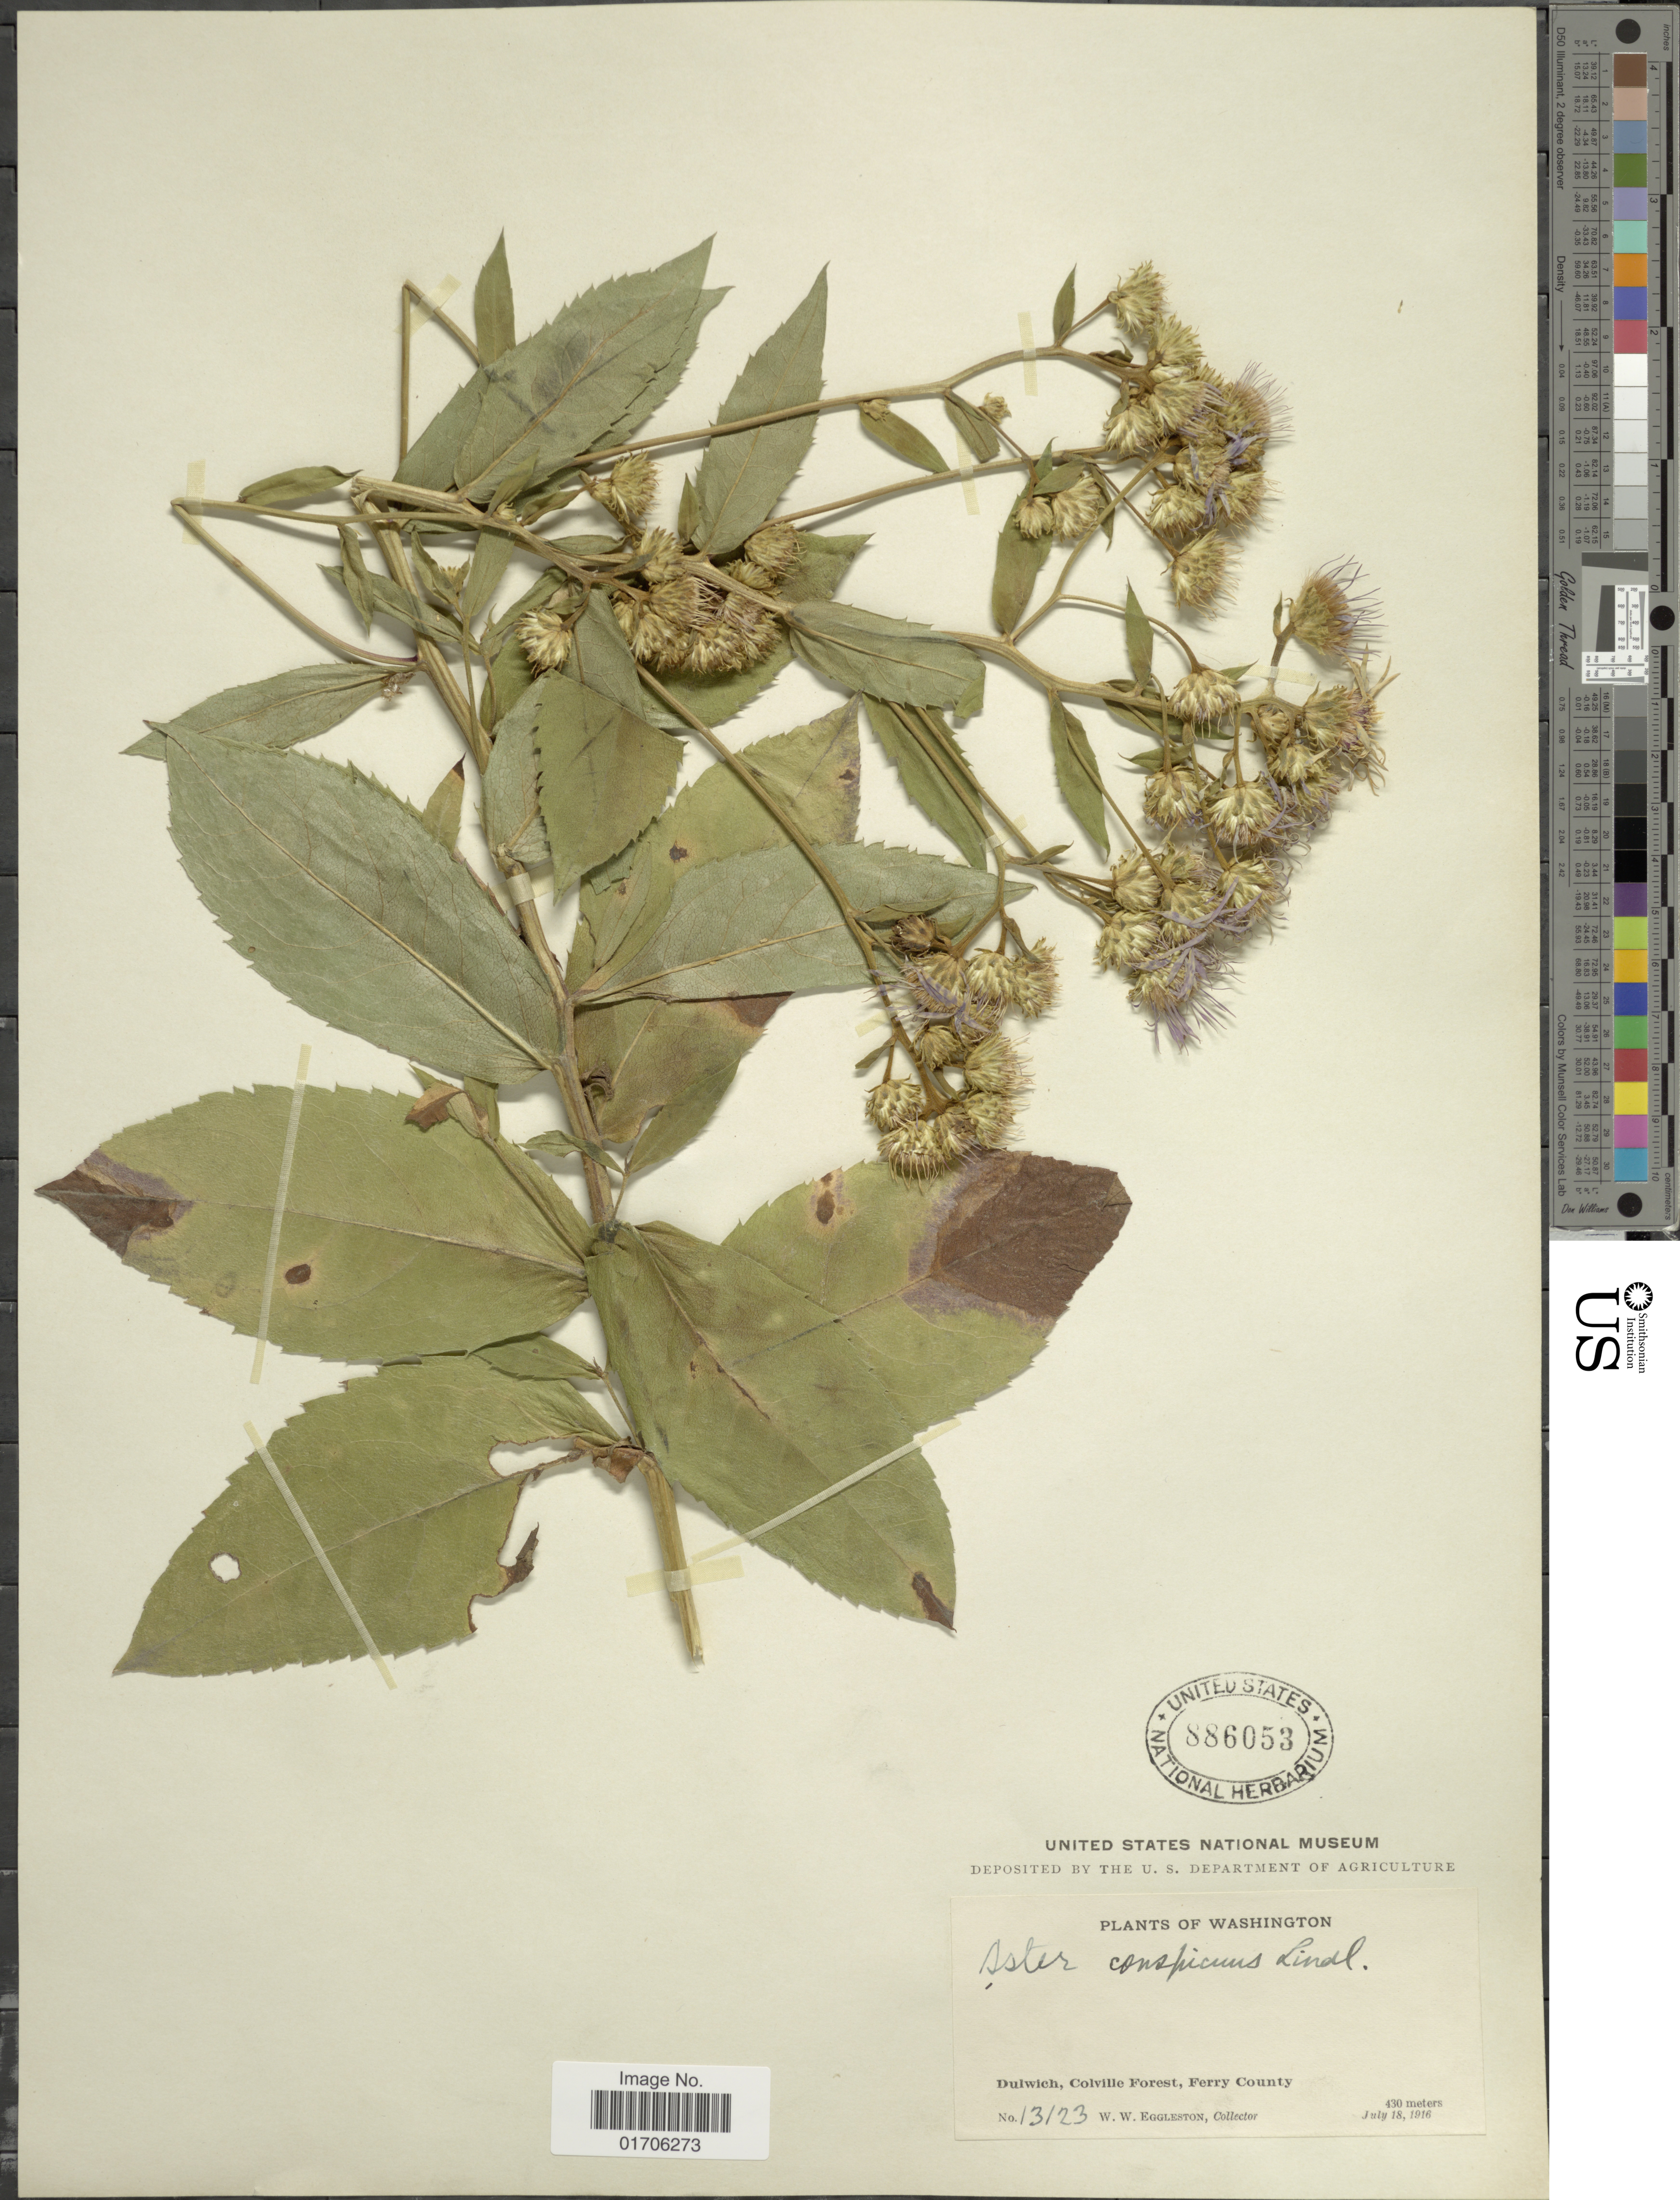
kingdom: Plantae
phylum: Tracheophyta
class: Magnoliopsida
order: Asterales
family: Asteraceae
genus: Eurybia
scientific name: Eurybia conspicua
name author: (Lindl.) G.L. Nesom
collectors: W. W. Eggleston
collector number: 13123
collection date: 1916-07-18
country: United States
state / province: Washington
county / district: Ferry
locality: Washington. Dulwich, Colville Forest, Ferry County.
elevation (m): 430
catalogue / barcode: US 886053